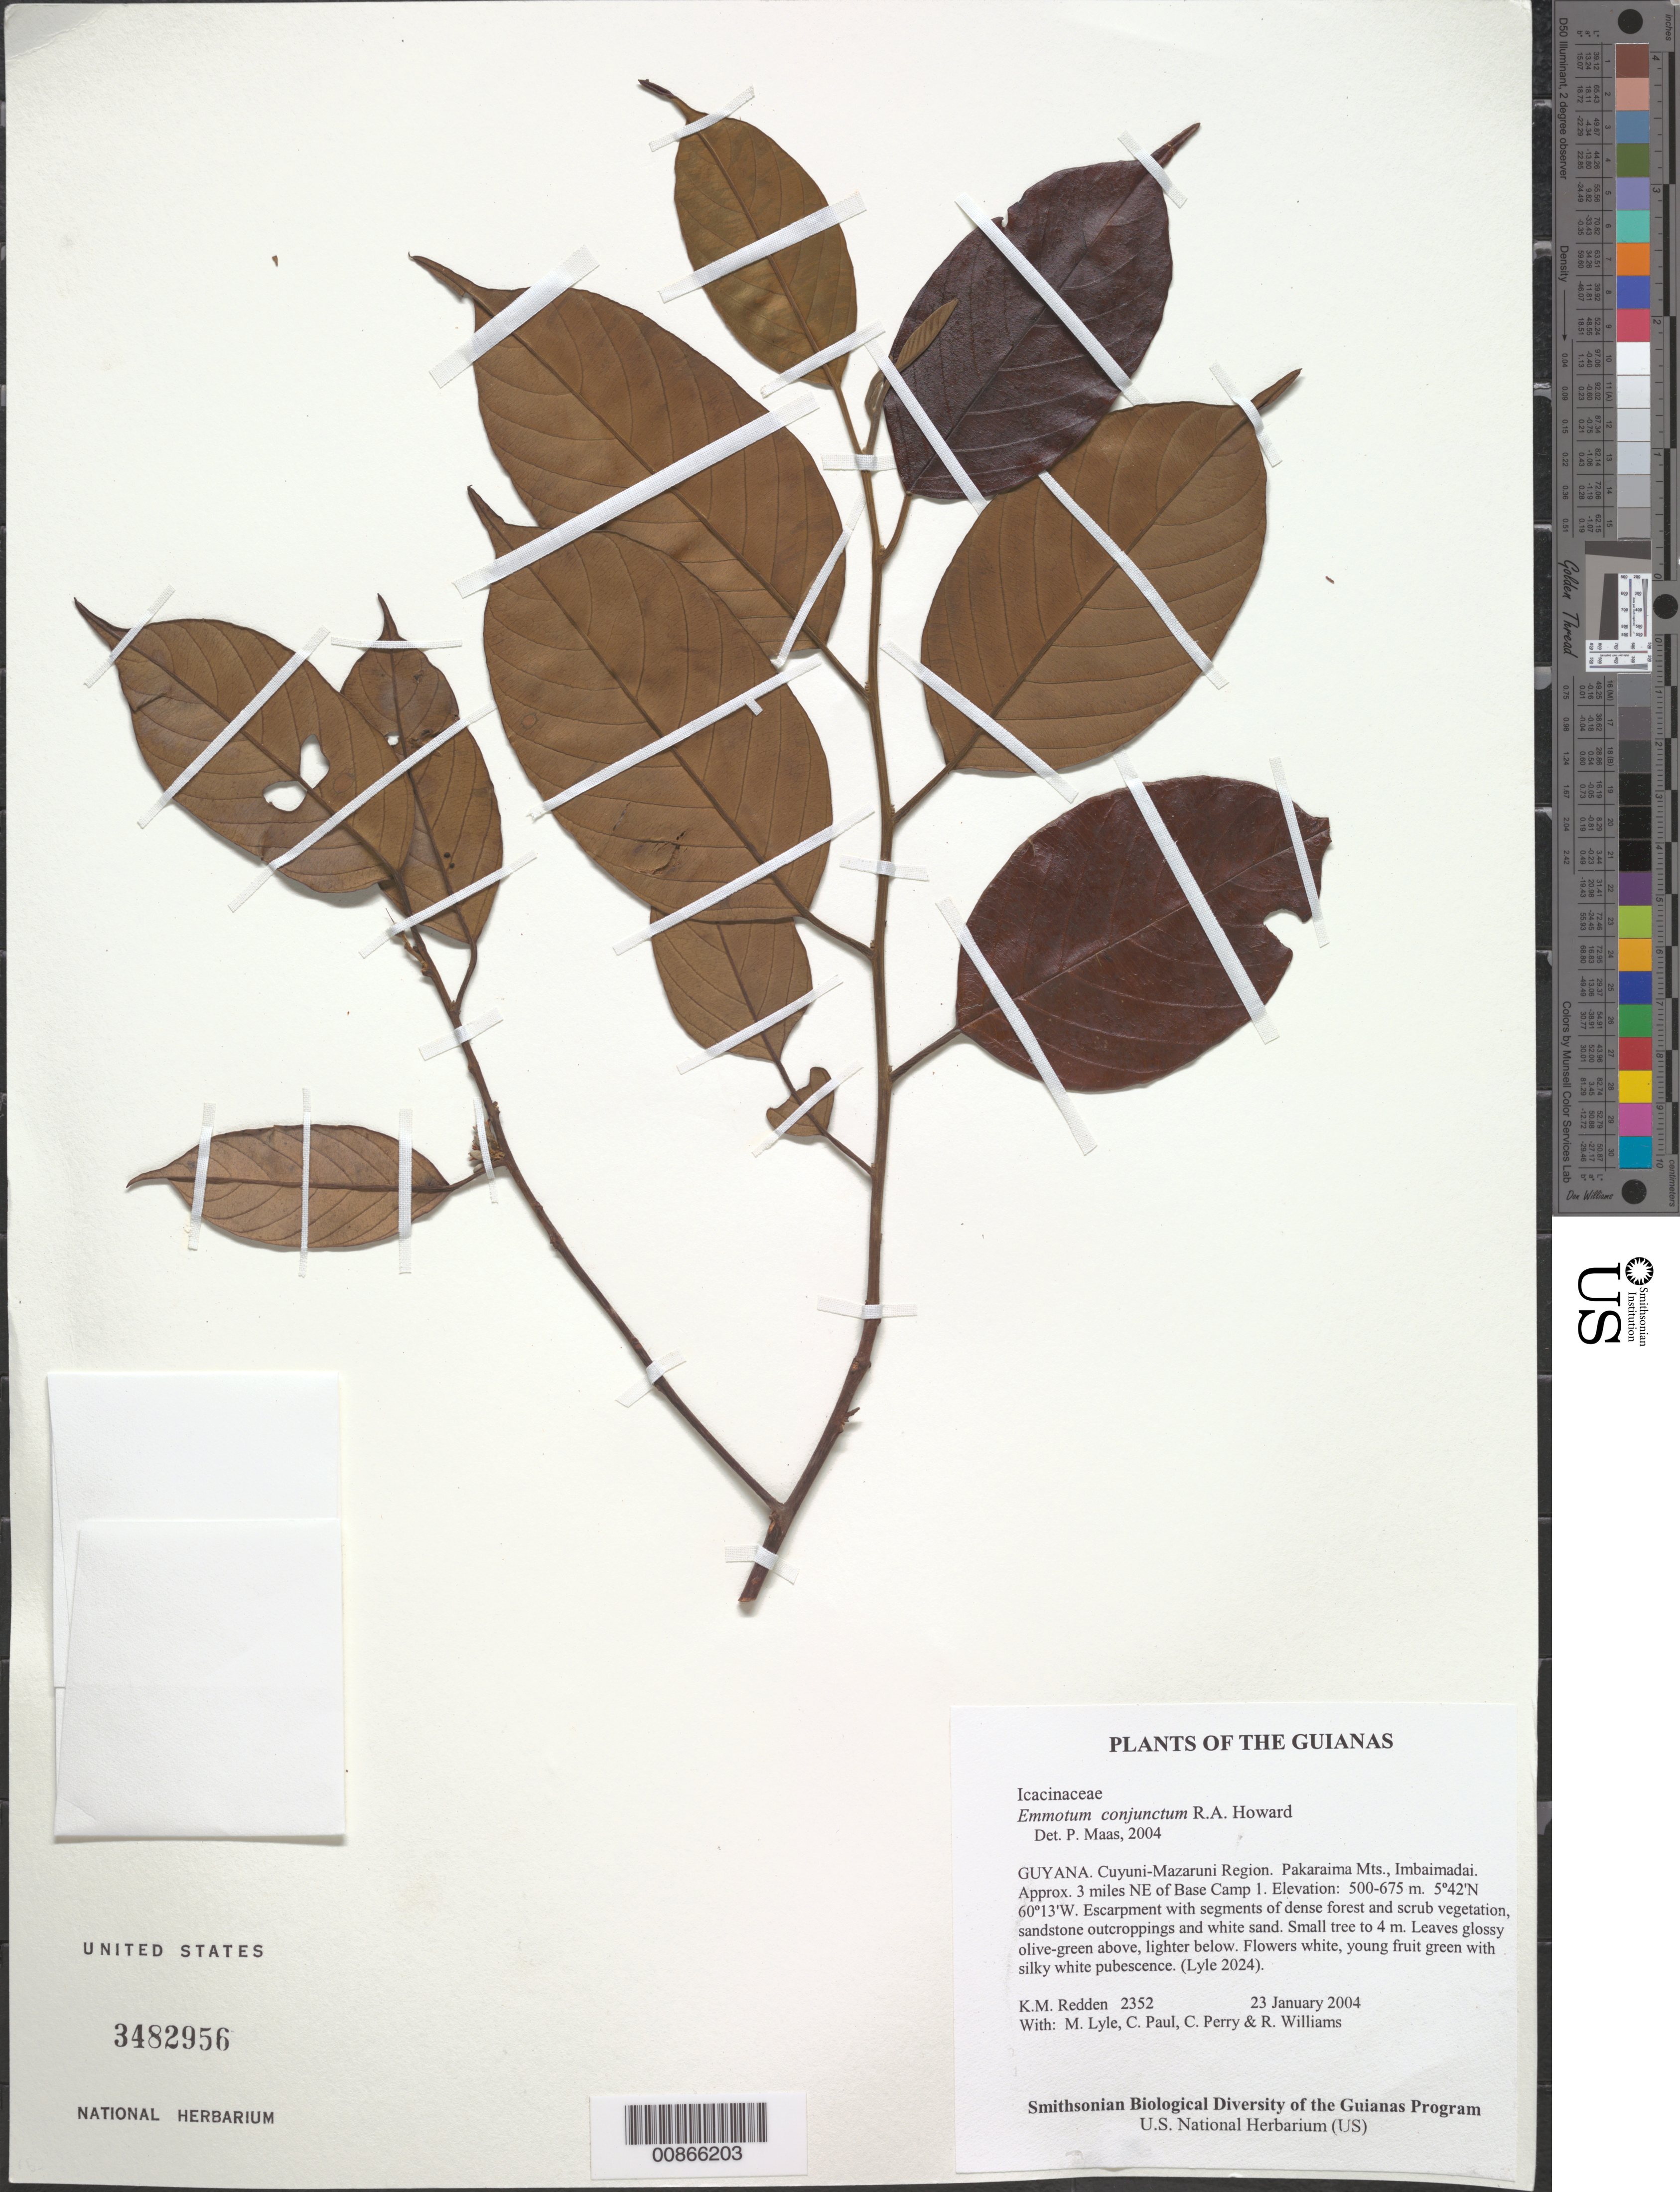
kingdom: Plantae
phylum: Tracheophyta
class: Magnoliopsida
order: Metteniusales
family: Metteniusaceae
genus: Emmotum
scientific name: Emmotum conjunctum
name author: R.A. Howard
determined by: Maas, Paul J. M.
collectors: K. M. Redden, M. Lyle, C. Paul, C. Perry & R. Williams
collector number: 2352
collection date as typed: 23 January 2004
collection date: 2004-01-23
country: Guyana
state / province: Cuyuni-Mazaruni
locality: Pakaraima Mts., Imbaimadai. Approx. 3 miles NE of Base Camp 1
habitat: Escarpment with segments of dense forest and scrub vegetation, sandstone outcroppings and white sand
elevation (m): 500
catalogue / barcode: US 3482956